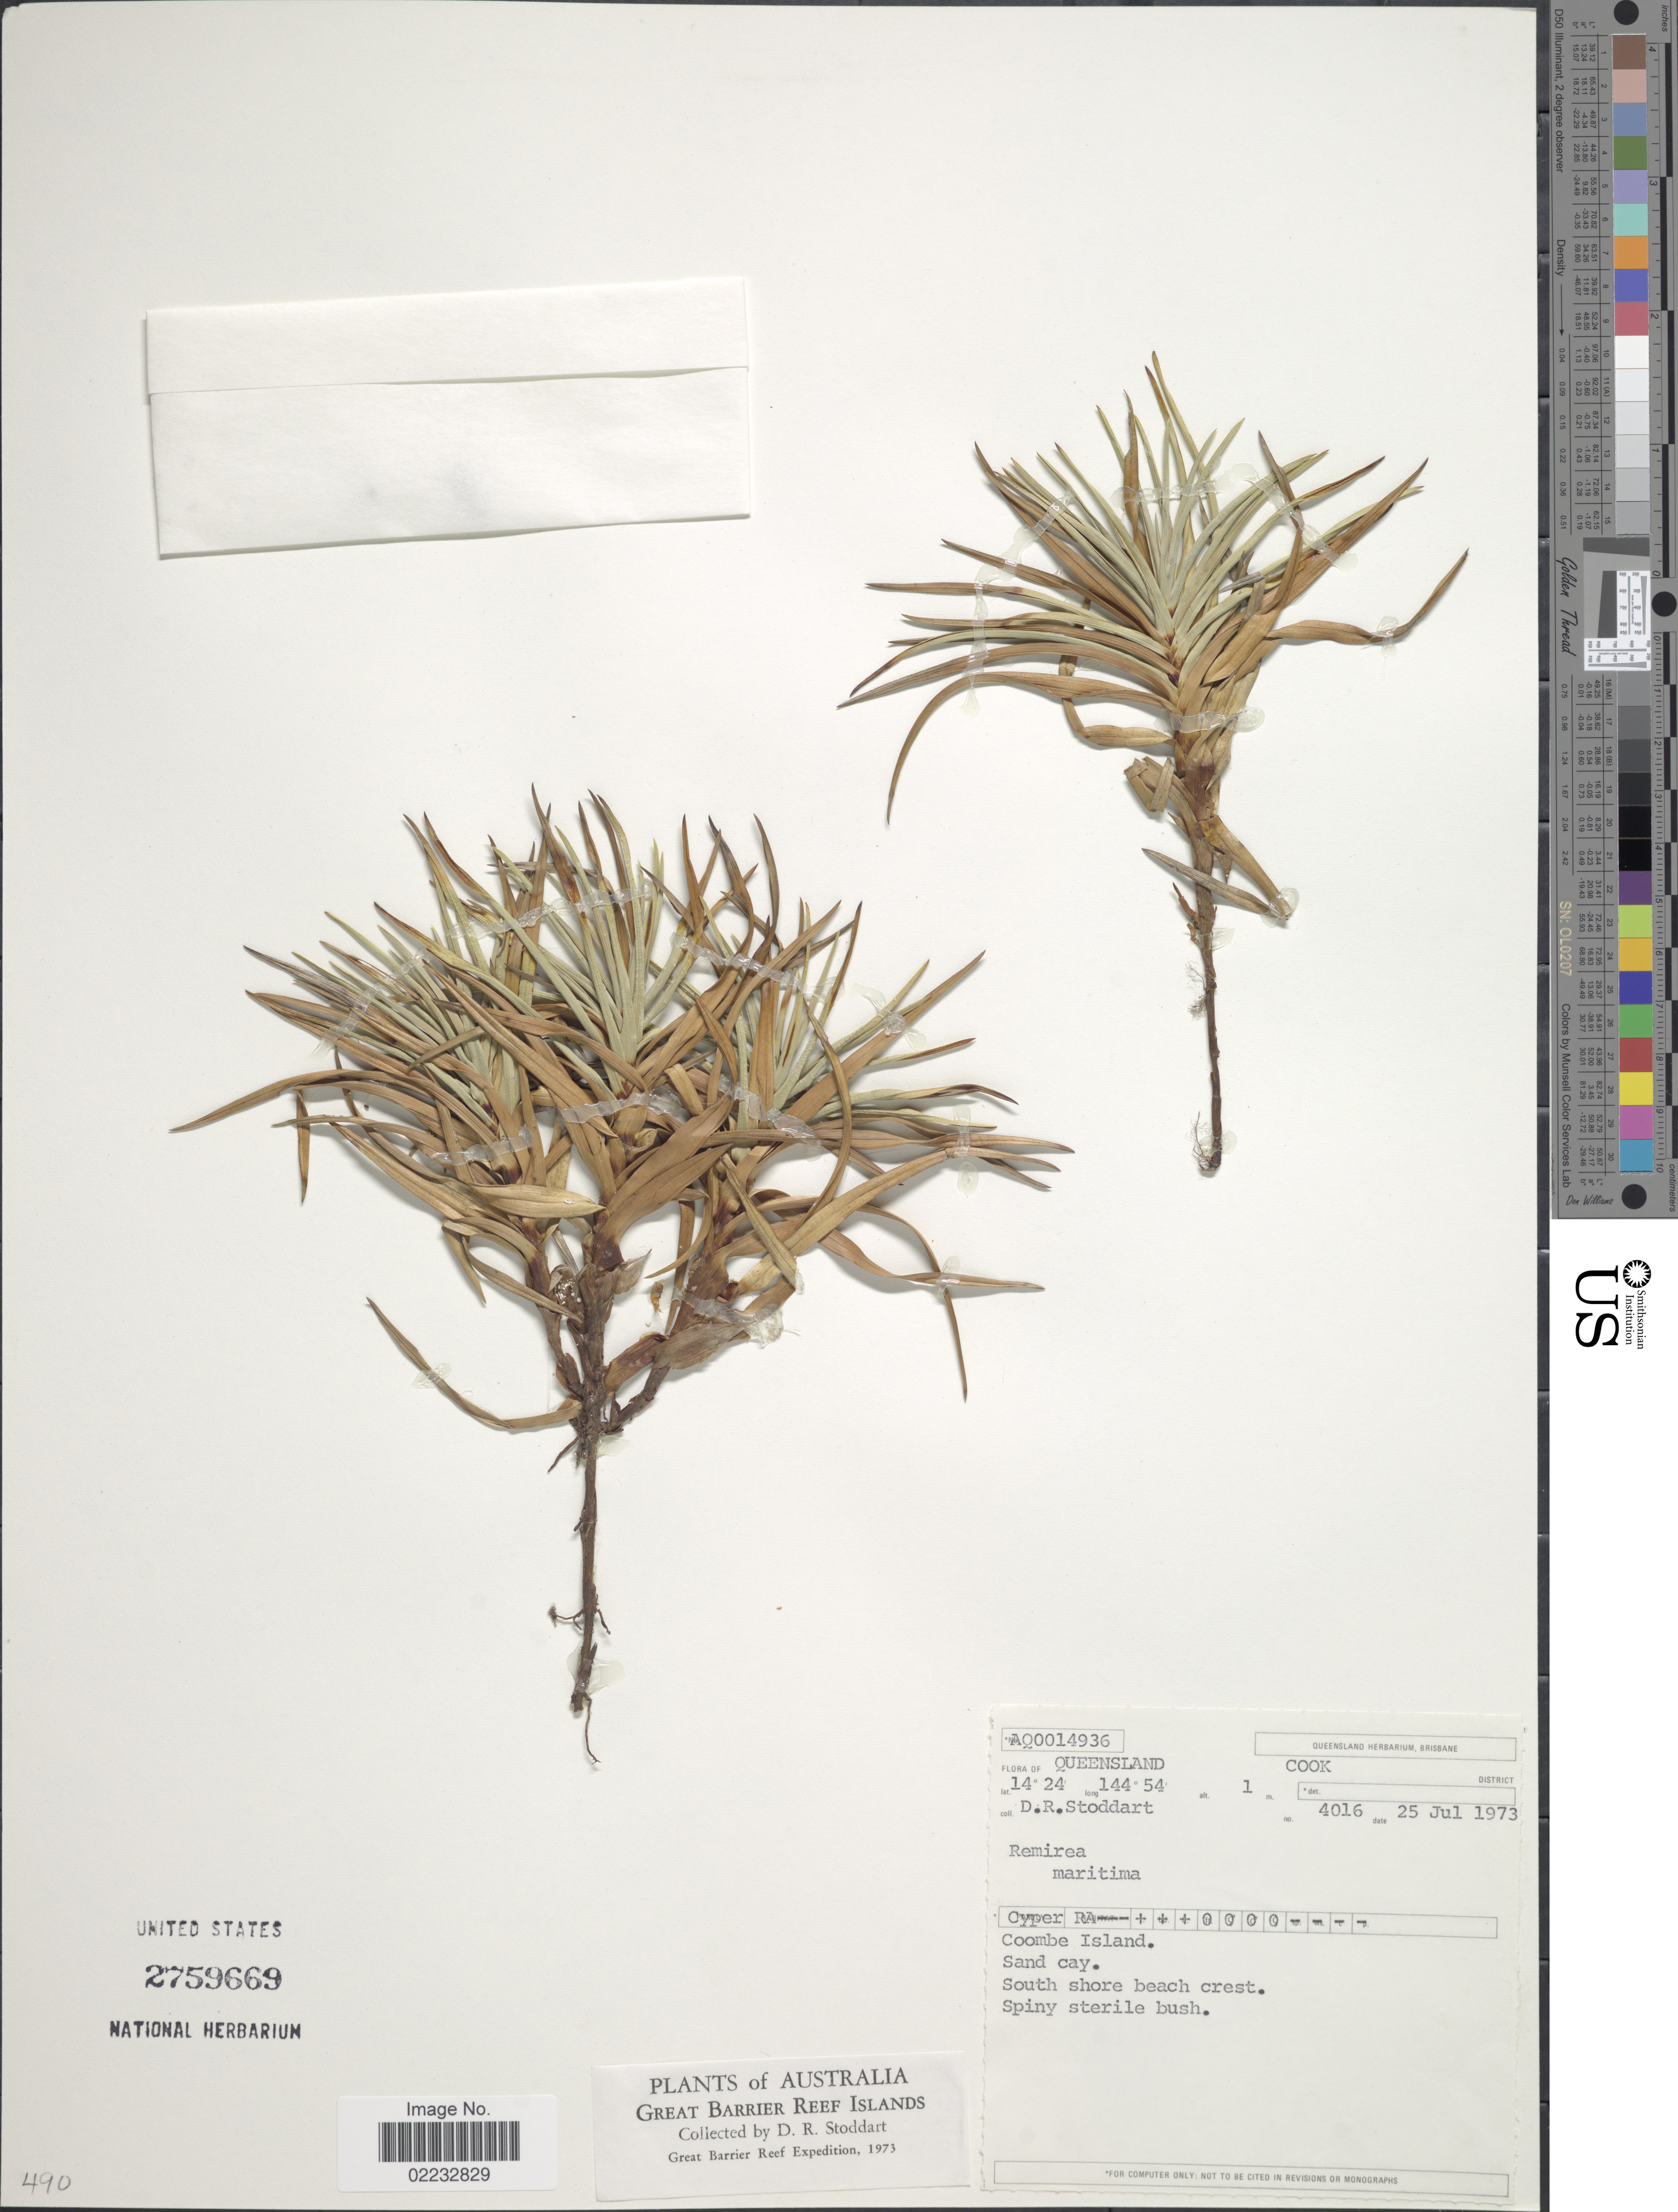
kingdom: Plantae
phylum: Tracheophyta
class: Liliopsida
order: Poales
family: Cyperaceae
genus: Cyperus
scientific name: Cyperus pedunculatus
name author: (R. Br.) J. Kern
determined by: Strong, M. T., (US), Smithsonian Institution - National Museum of Natural History (UNITED STATES)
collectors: D. R. Stoddart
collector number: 4016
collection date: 1973-07-25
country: Australia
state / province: Queensland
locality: Cook District, Coombe Island, south shore beach crest, Great Barrier Reef Islands.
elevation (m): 1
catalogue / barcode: US 2759669